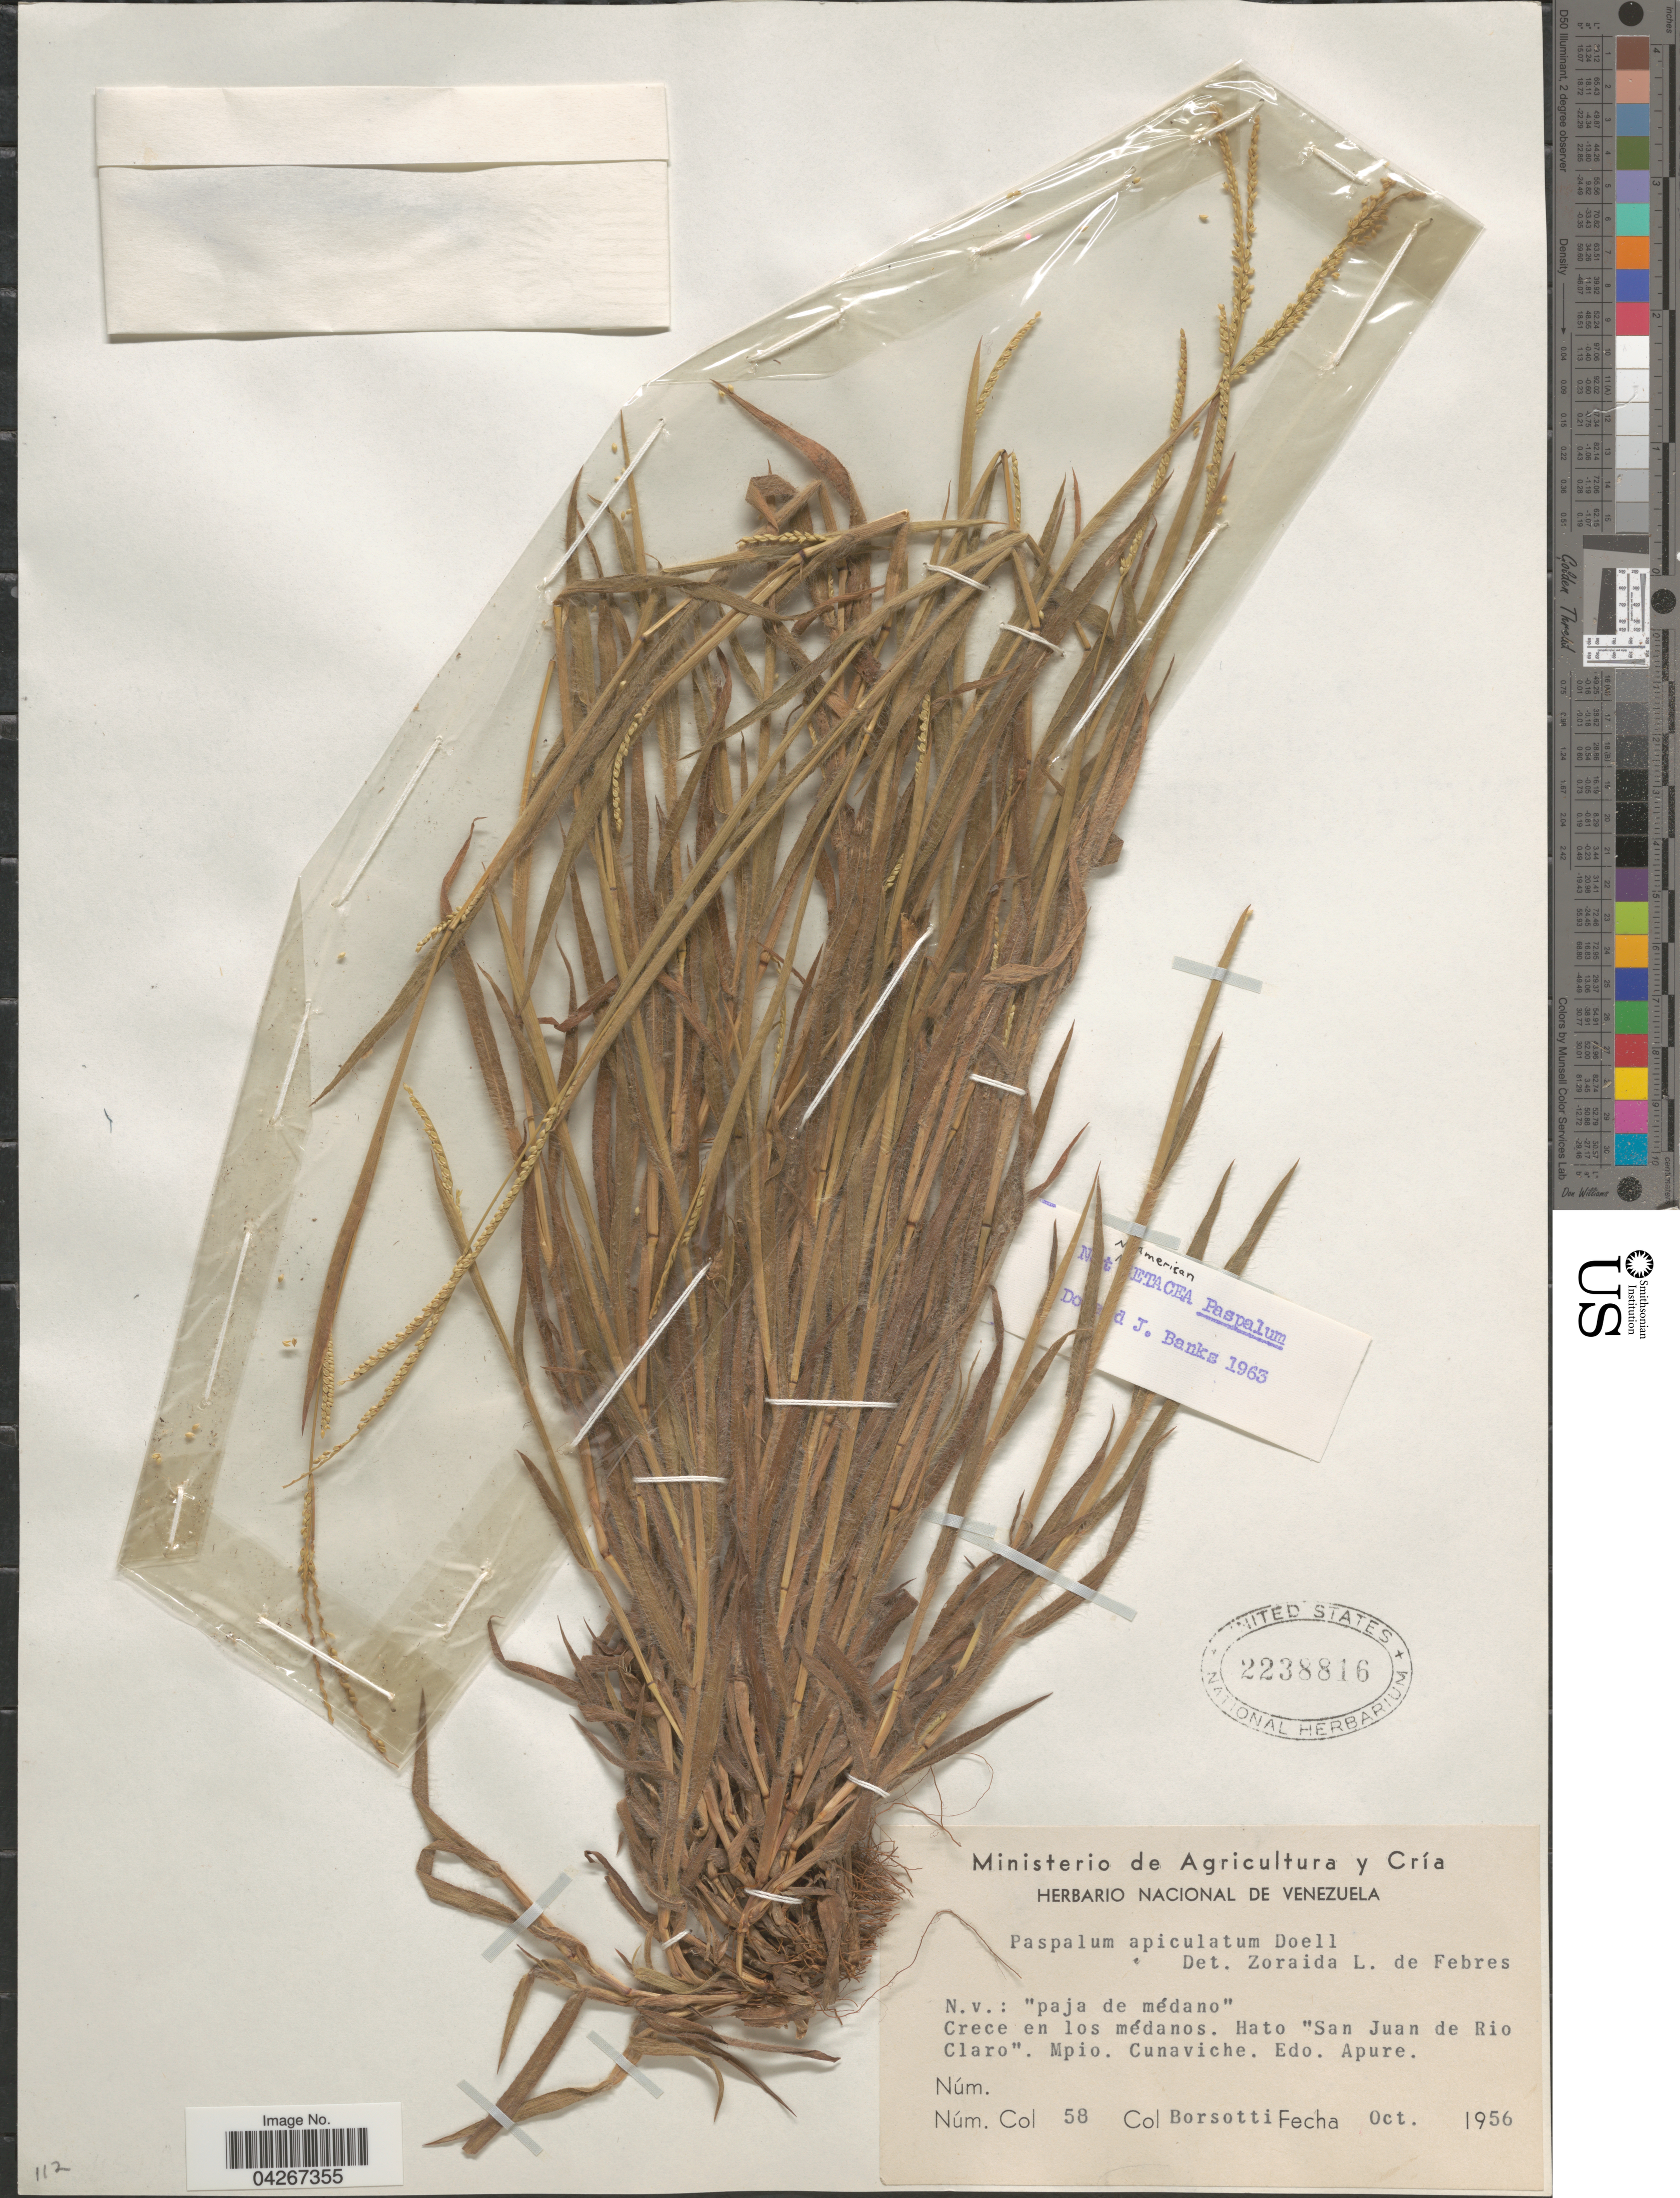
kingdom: Plantae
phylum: Tracheophyta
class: Liliopsida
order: Poales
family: Poaceae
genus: Paspalum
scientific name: Paspalum apiculatum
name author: Döll in Mart.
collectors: Borsotti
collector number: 58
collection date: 1956-10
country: Venezuela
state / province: Apure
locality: Crece en los médanos. Hato "San Juan de Rio Claro". Mpio. Cunaviche.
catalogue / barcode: US 2238816